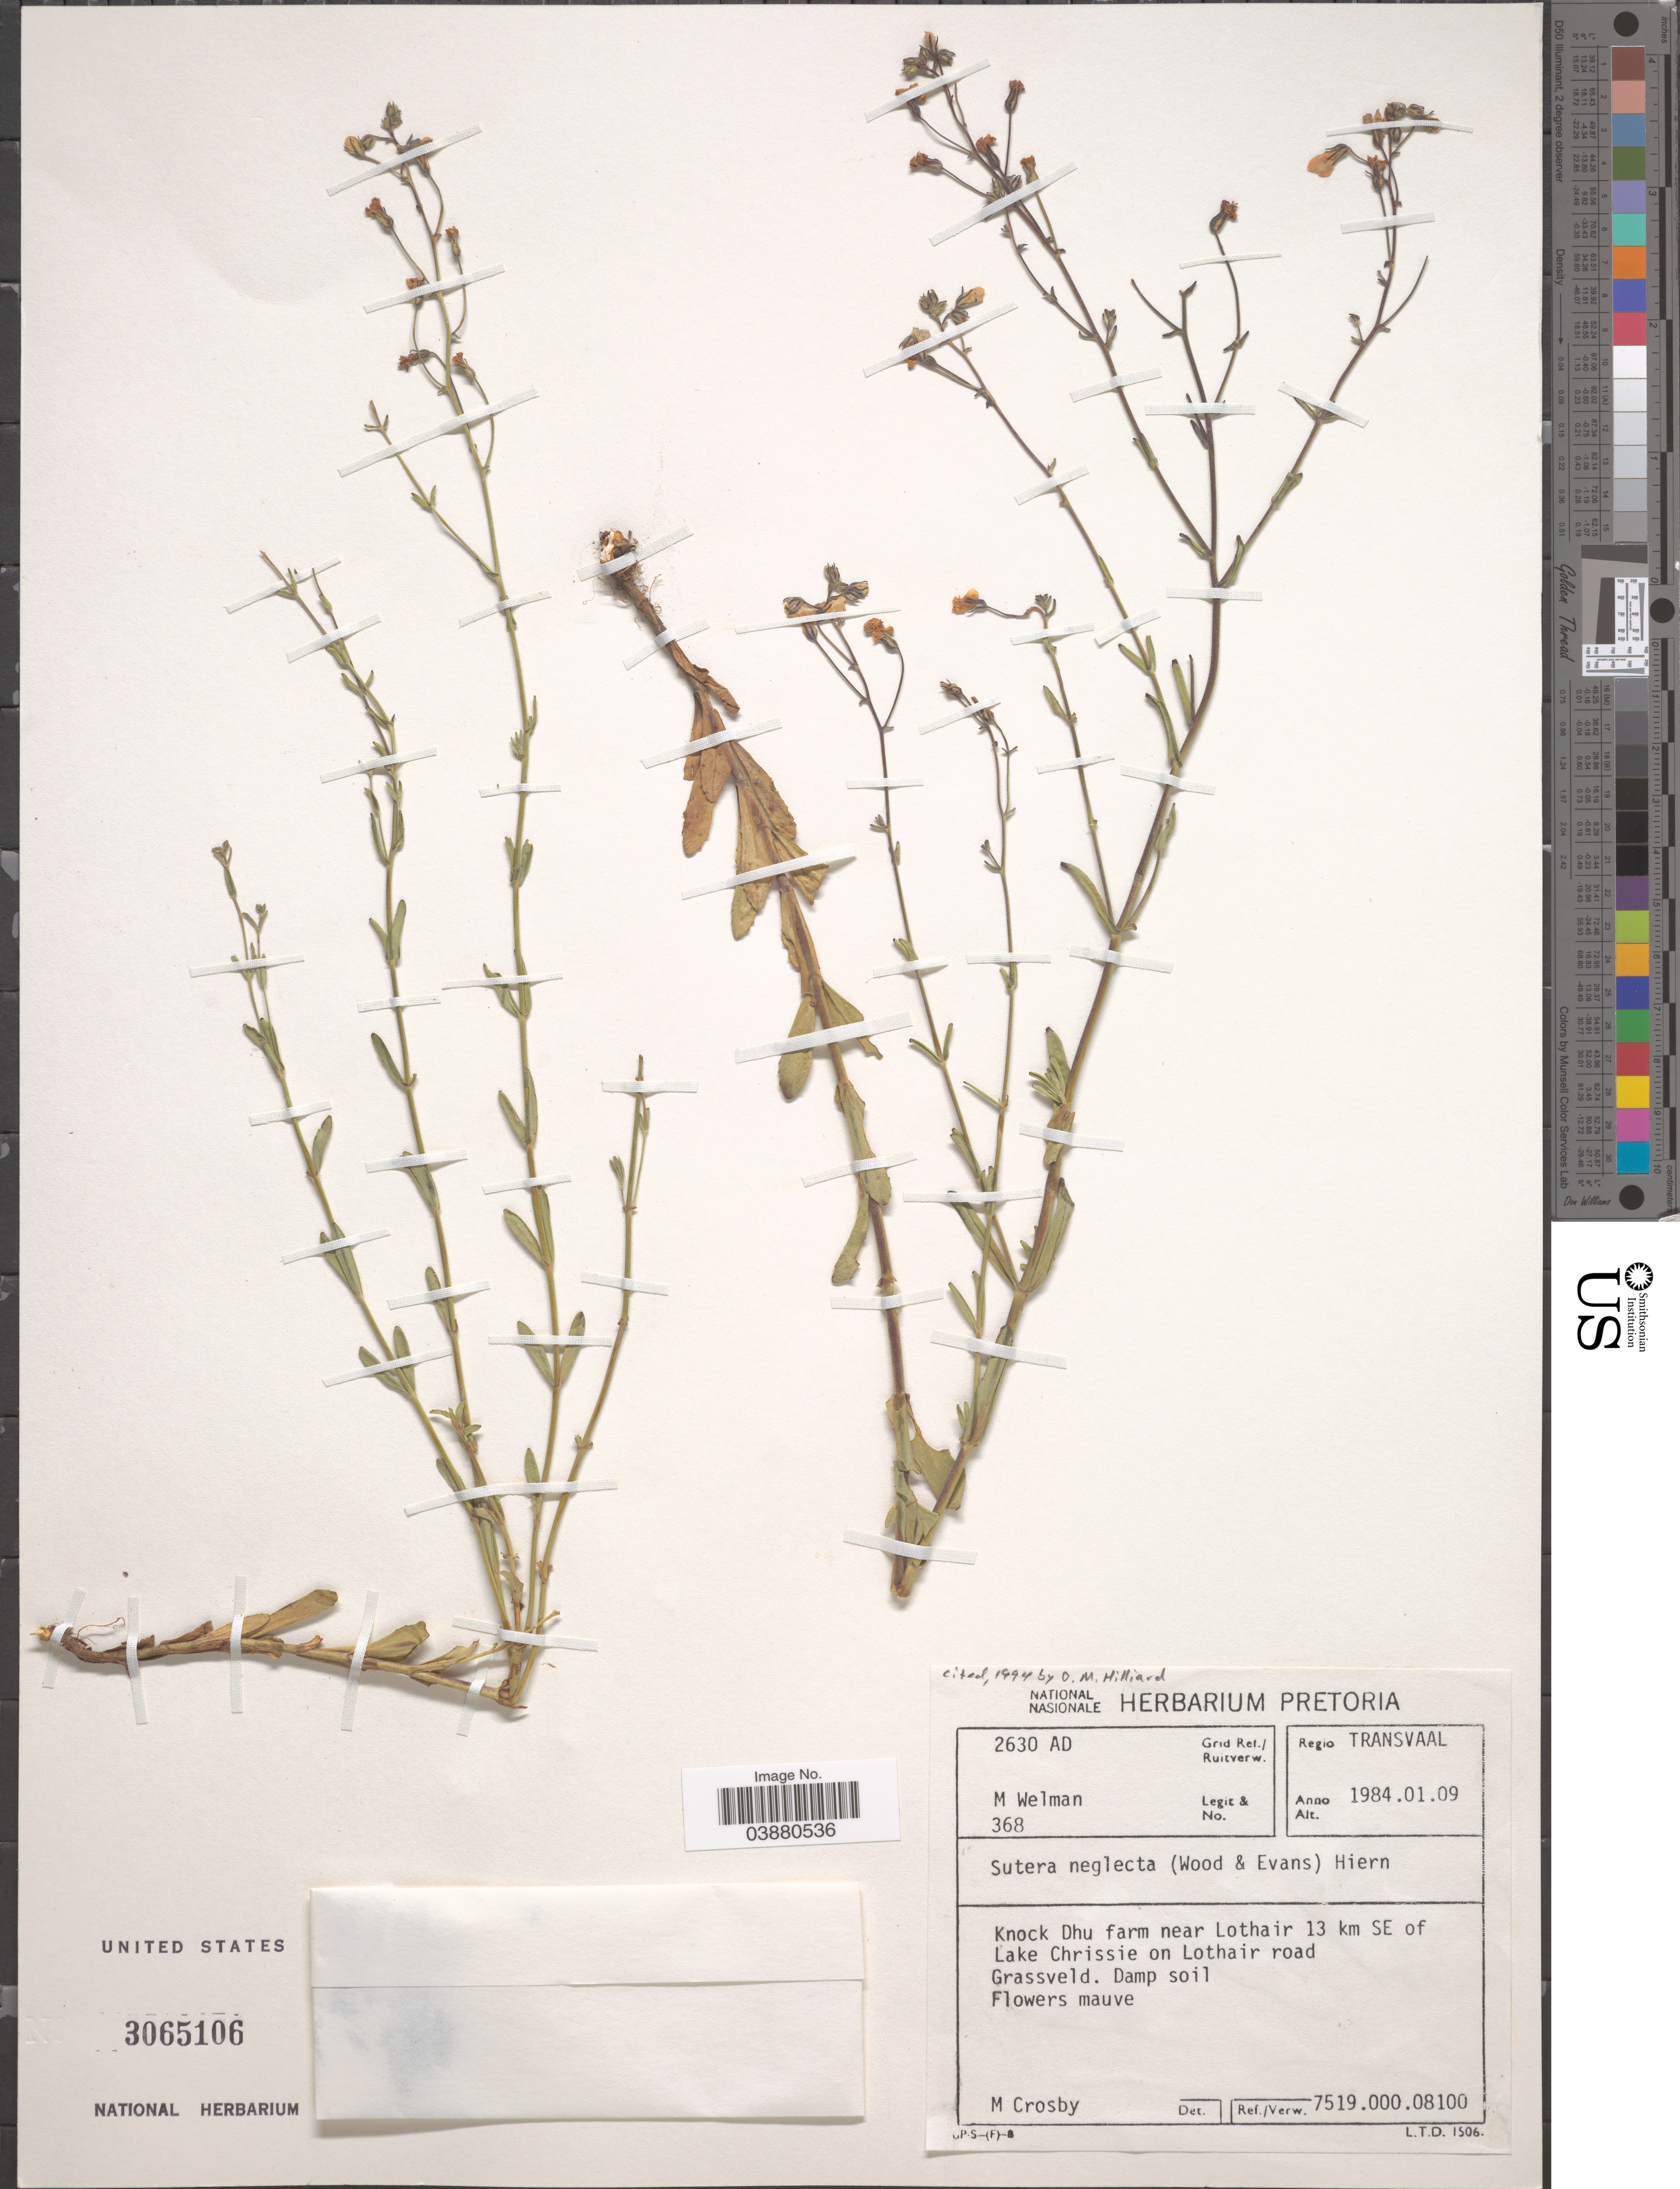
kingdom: Plantae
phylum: Tracheophyta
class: Magnoliopsida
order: Lamiales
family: Scrophulariaceae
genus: Sutera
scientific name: Sutera neglecta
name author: Hiern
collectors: M. Welman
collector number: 368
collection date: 1984-01-09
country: South Africa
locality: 2630 AD Grid Ref./Ruitverw. Regio Transvaal. Knock Dhu farm near Lothair 13 km SE of Lake Chrissie on Lothair road.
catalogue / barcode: US 3065106